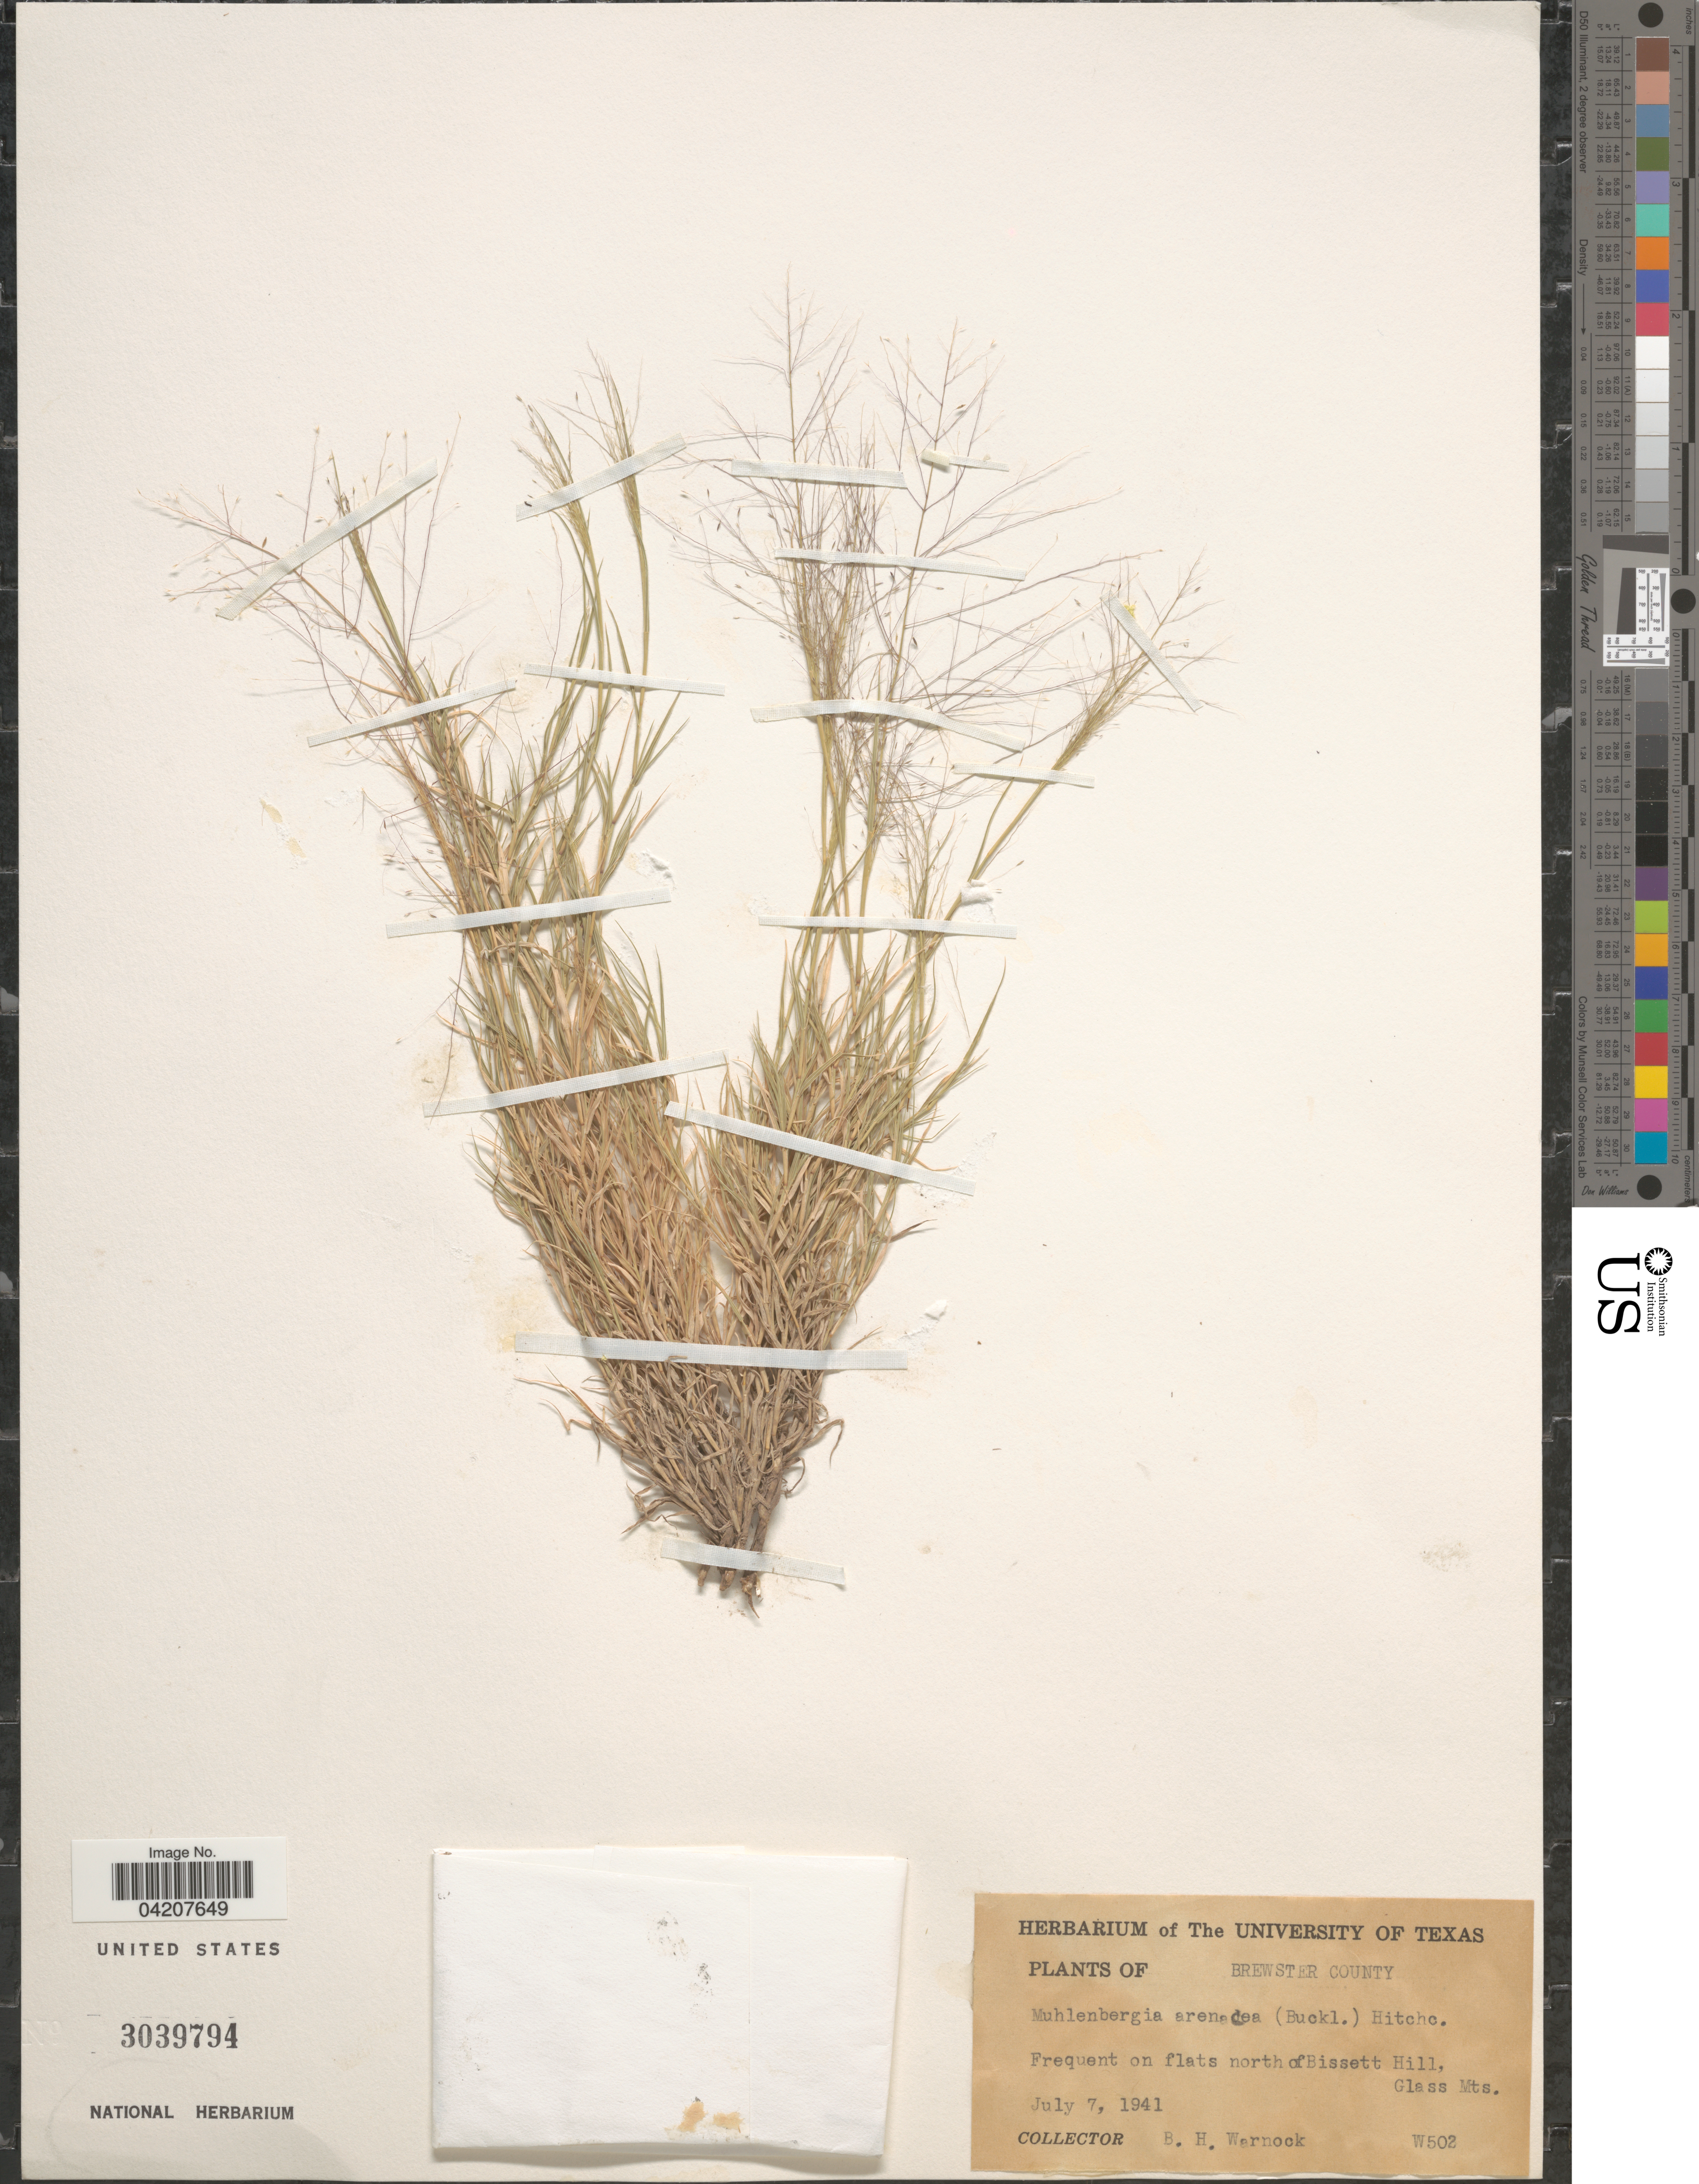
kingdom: Plantae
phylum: Tracheophyta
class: Liliopsida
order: Poales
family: Poaceae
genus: Muhlenbergia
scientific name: Muhlenbergia arenacea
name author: (Buckley) Hitchc.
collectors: B. H. Warnock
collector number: W502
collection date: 1941-07-07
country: United States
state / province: Texas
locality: Brewster County. Frequent on flats north of Bissett Hill, Glass Mts.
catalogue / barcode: US 3039794